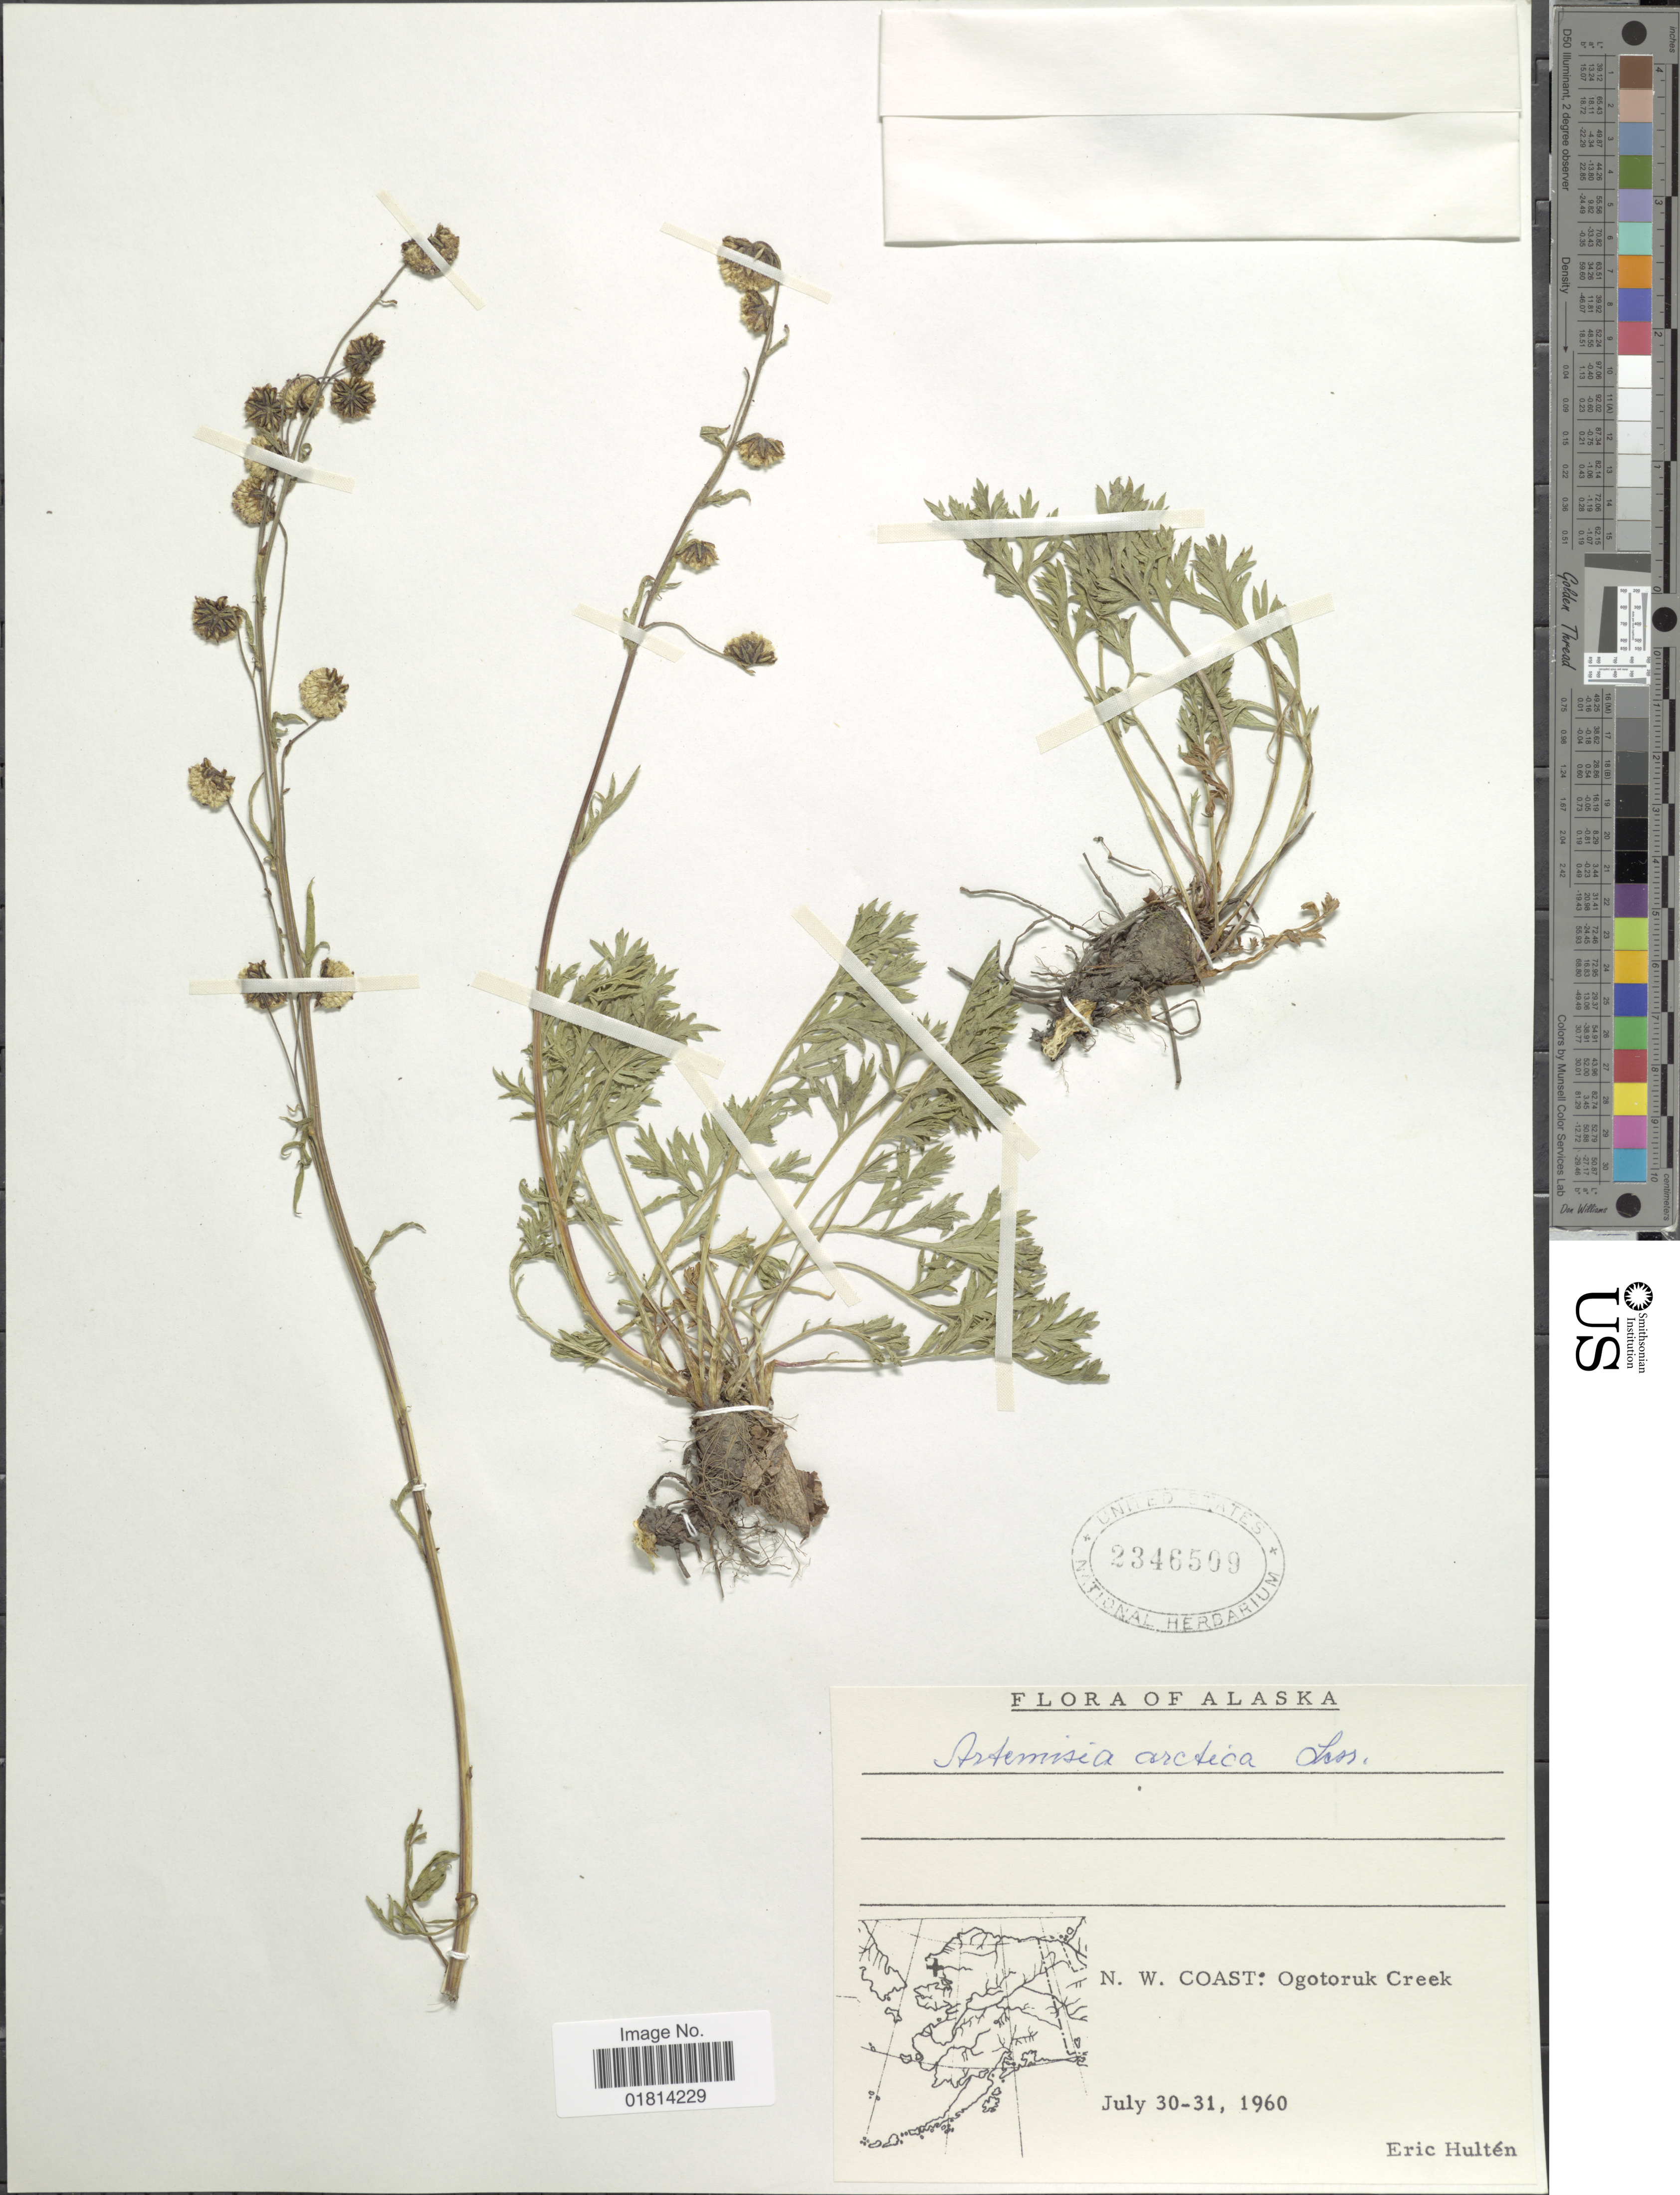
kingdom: Plantae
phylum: Tracheophyta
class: Magnoliopsida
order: Asterales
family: Asteraceae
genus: Artemisia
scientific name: Artemisia arctica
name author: Less.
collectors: E. G. Hultén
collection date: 1960-07-30/1960-07-31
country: United States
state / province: Alaska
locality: N.W. Coast: Ogotoruk Creek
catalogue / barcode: US 2346509